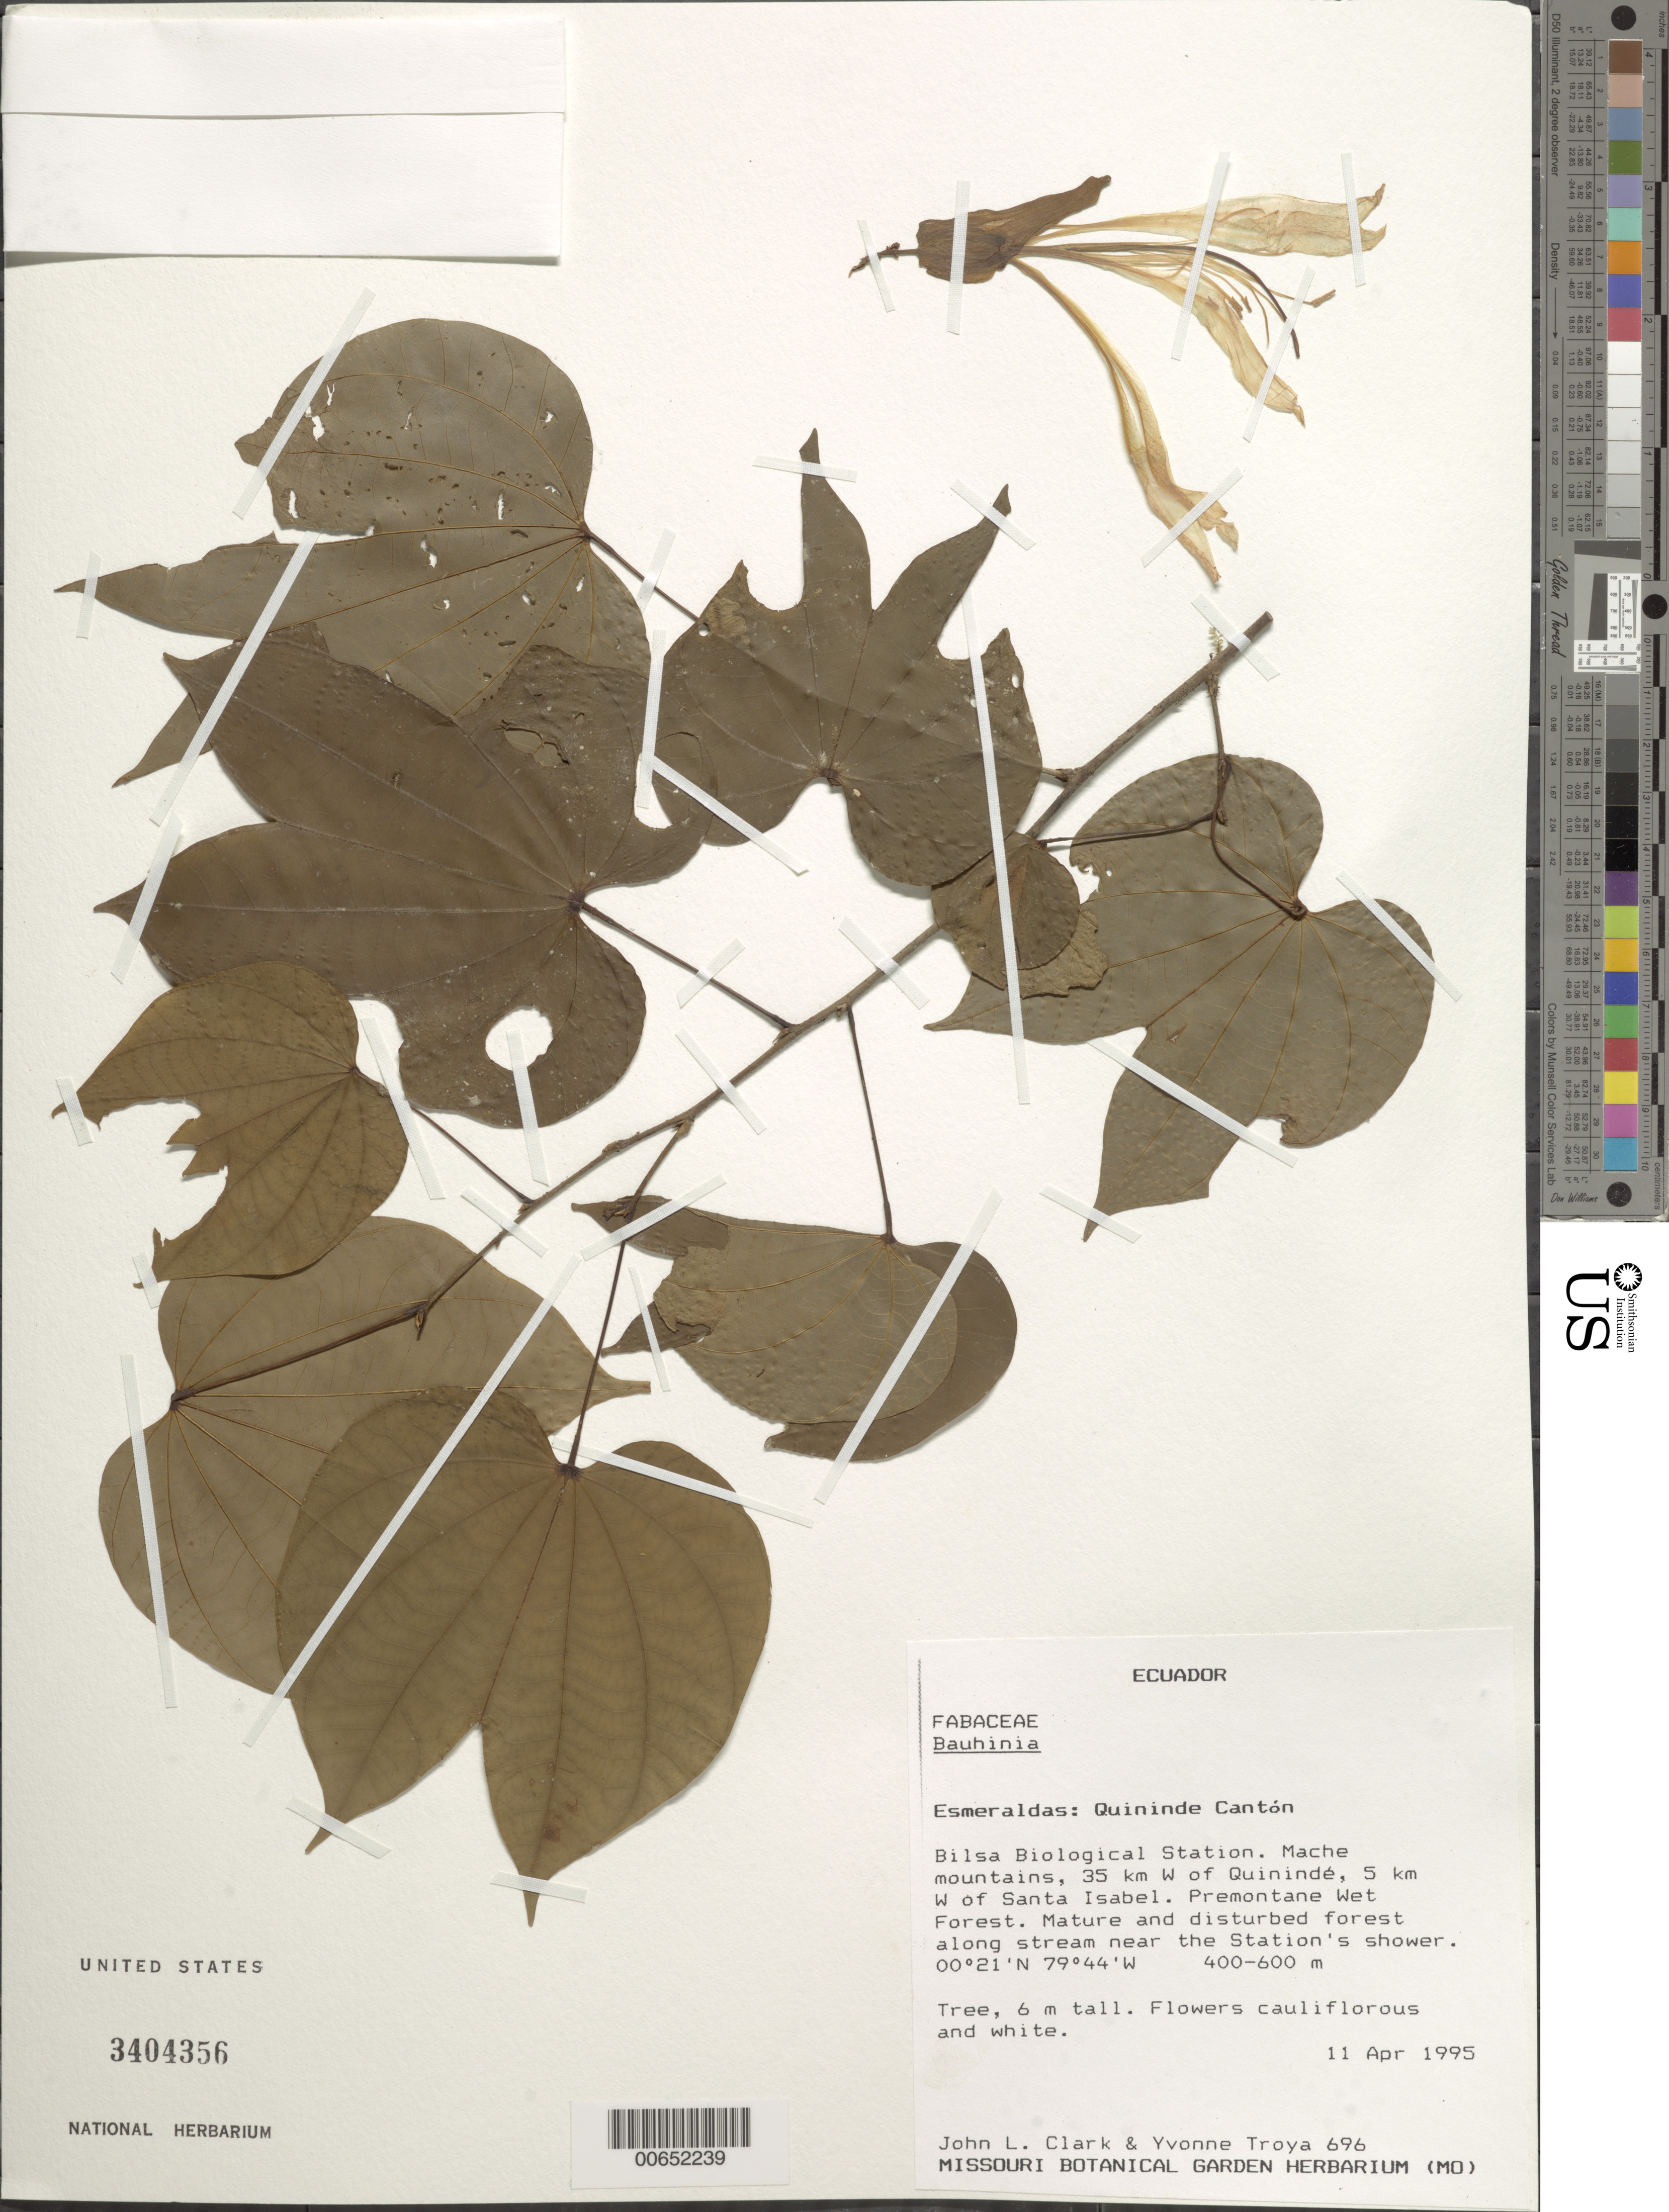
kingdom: Plantae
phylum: Tracheophyta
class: Magnoliopsida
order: Fabales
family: Fabaceae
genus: Bauhinia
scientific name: Bauhinia sp.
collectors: J. L. Clark & Y. Troya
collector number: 696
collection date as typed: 11 Apr 1995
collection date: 1995-04-11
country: Ecuador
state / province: Esmeraldas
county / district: Quinindé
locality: Bilsa Biological Station, W of Quininde, W of Santa Isabel, along stream near the Station's shower.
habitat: Premontane wet forest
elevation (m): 400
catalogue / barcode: US 3404356